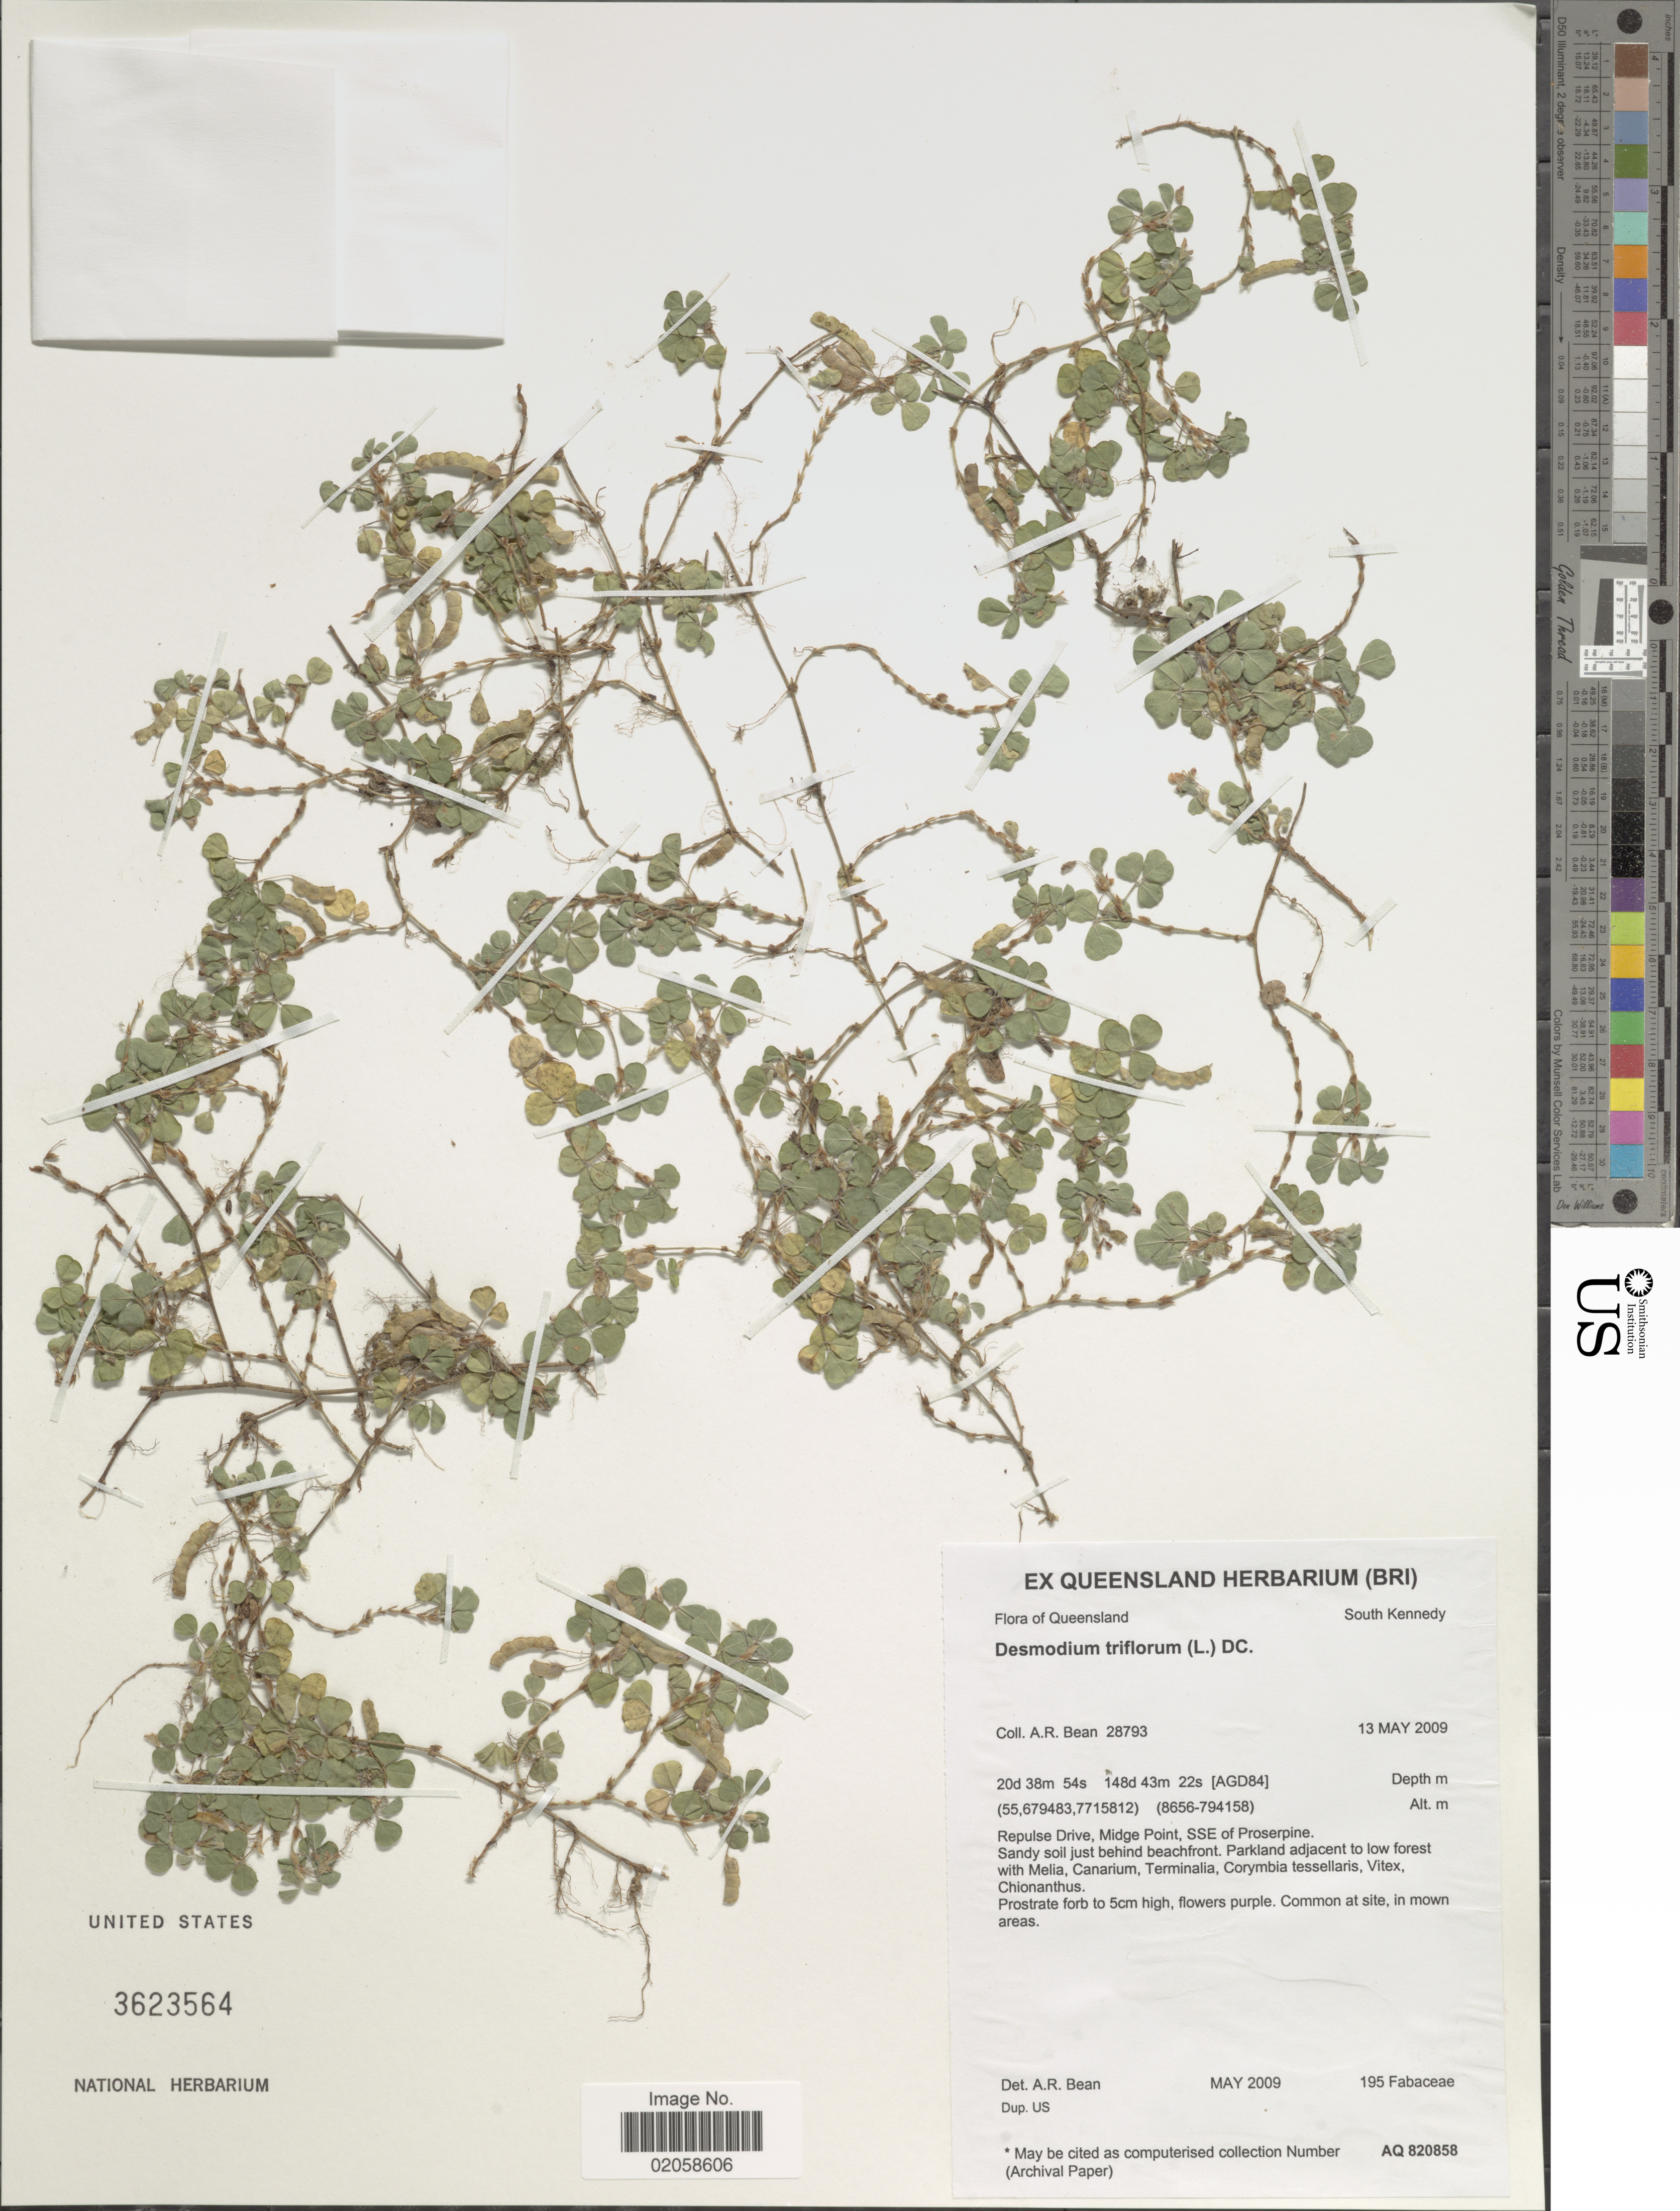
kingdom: Plantae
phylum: Tracheophyta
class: Magnoliopsida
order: Fabales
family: Fabaceae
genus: Grona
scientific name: Grona triflora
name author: (L.) H. Ohashi & K. Ohashi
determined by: Strong, Mark T., (BOT), Smithsonian Institution - National Museum of Natural History (UNITED STATES)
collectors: A. R. Bean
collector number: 28793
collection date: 2009-05-13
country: Australia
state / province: Queensland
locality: South Kennedy. Repulse Drive, Midge Point, SSE of Proserpine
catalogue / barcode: US 3623564